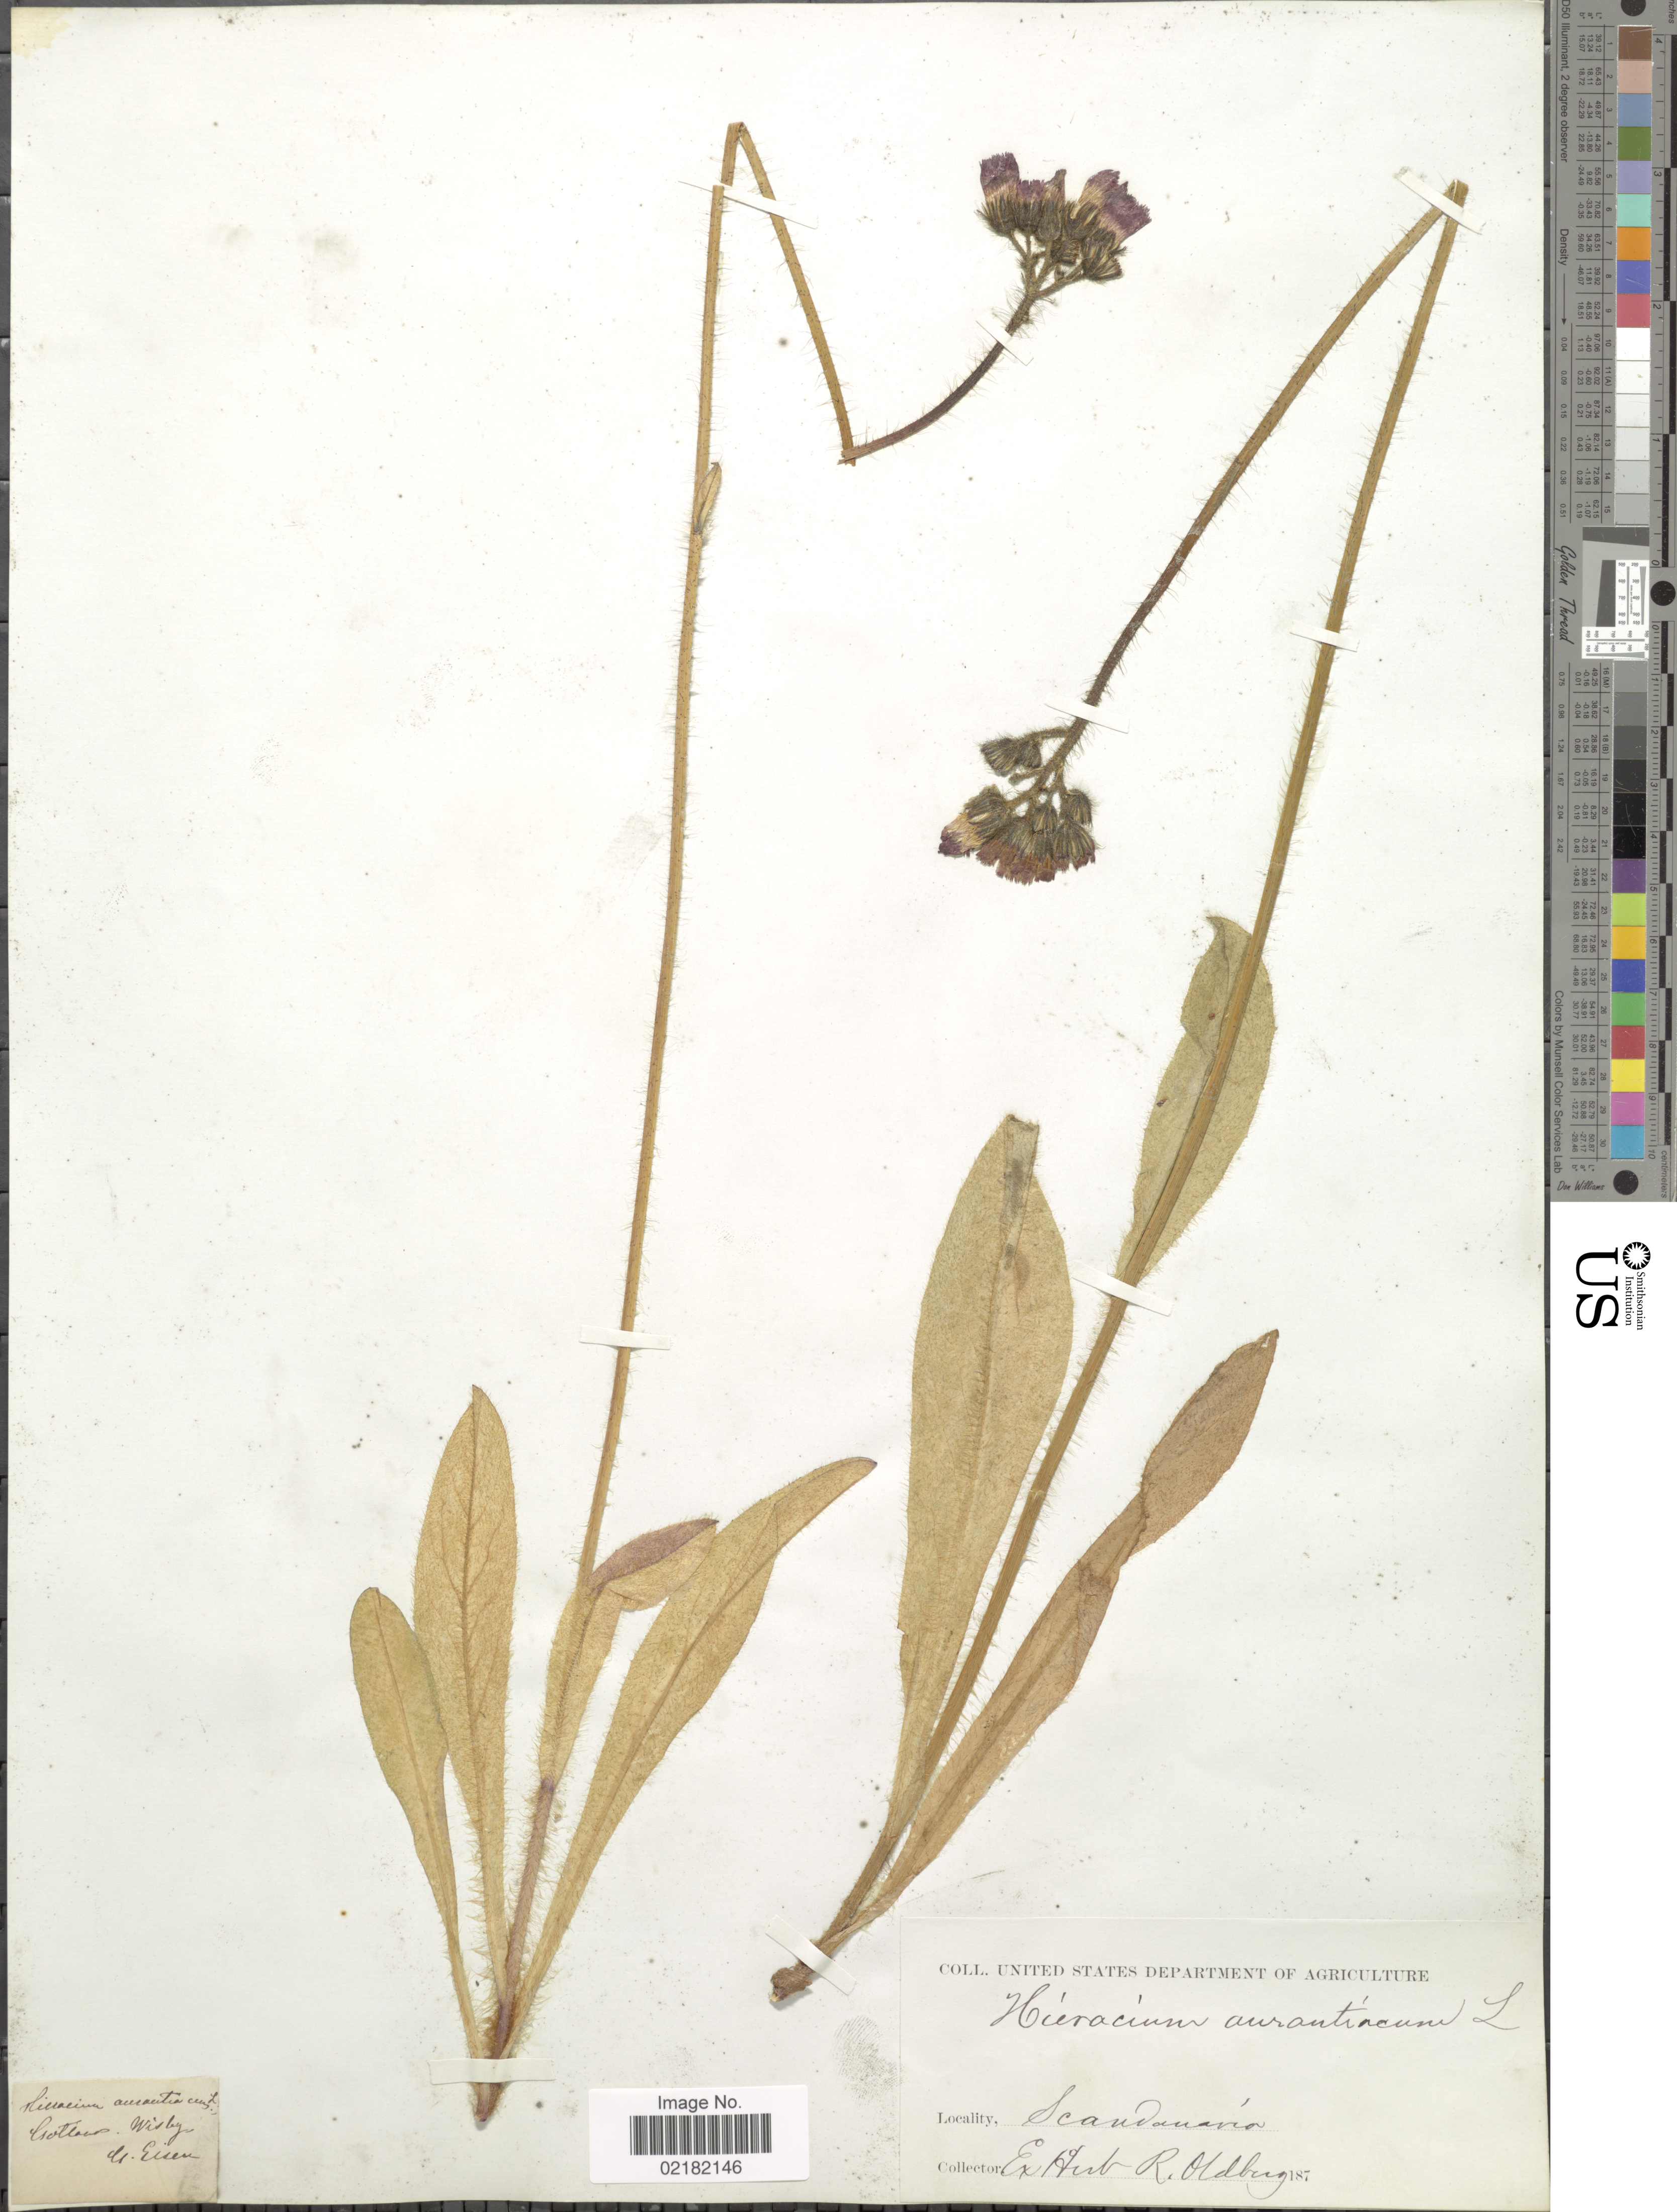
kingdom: Plantae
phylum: Tracheophyta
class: Magnoliopsida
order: Asterales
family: Asteraceae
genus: Pilosella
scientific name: Pilosella aurantiaca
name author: (L.) F.W. Schultz & Sch. Bip.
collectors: Eisen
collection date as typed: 187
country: Sweden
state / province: Gotland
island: Gotland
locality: Scandinavia, Gotlands, Wisby [ = Visby].